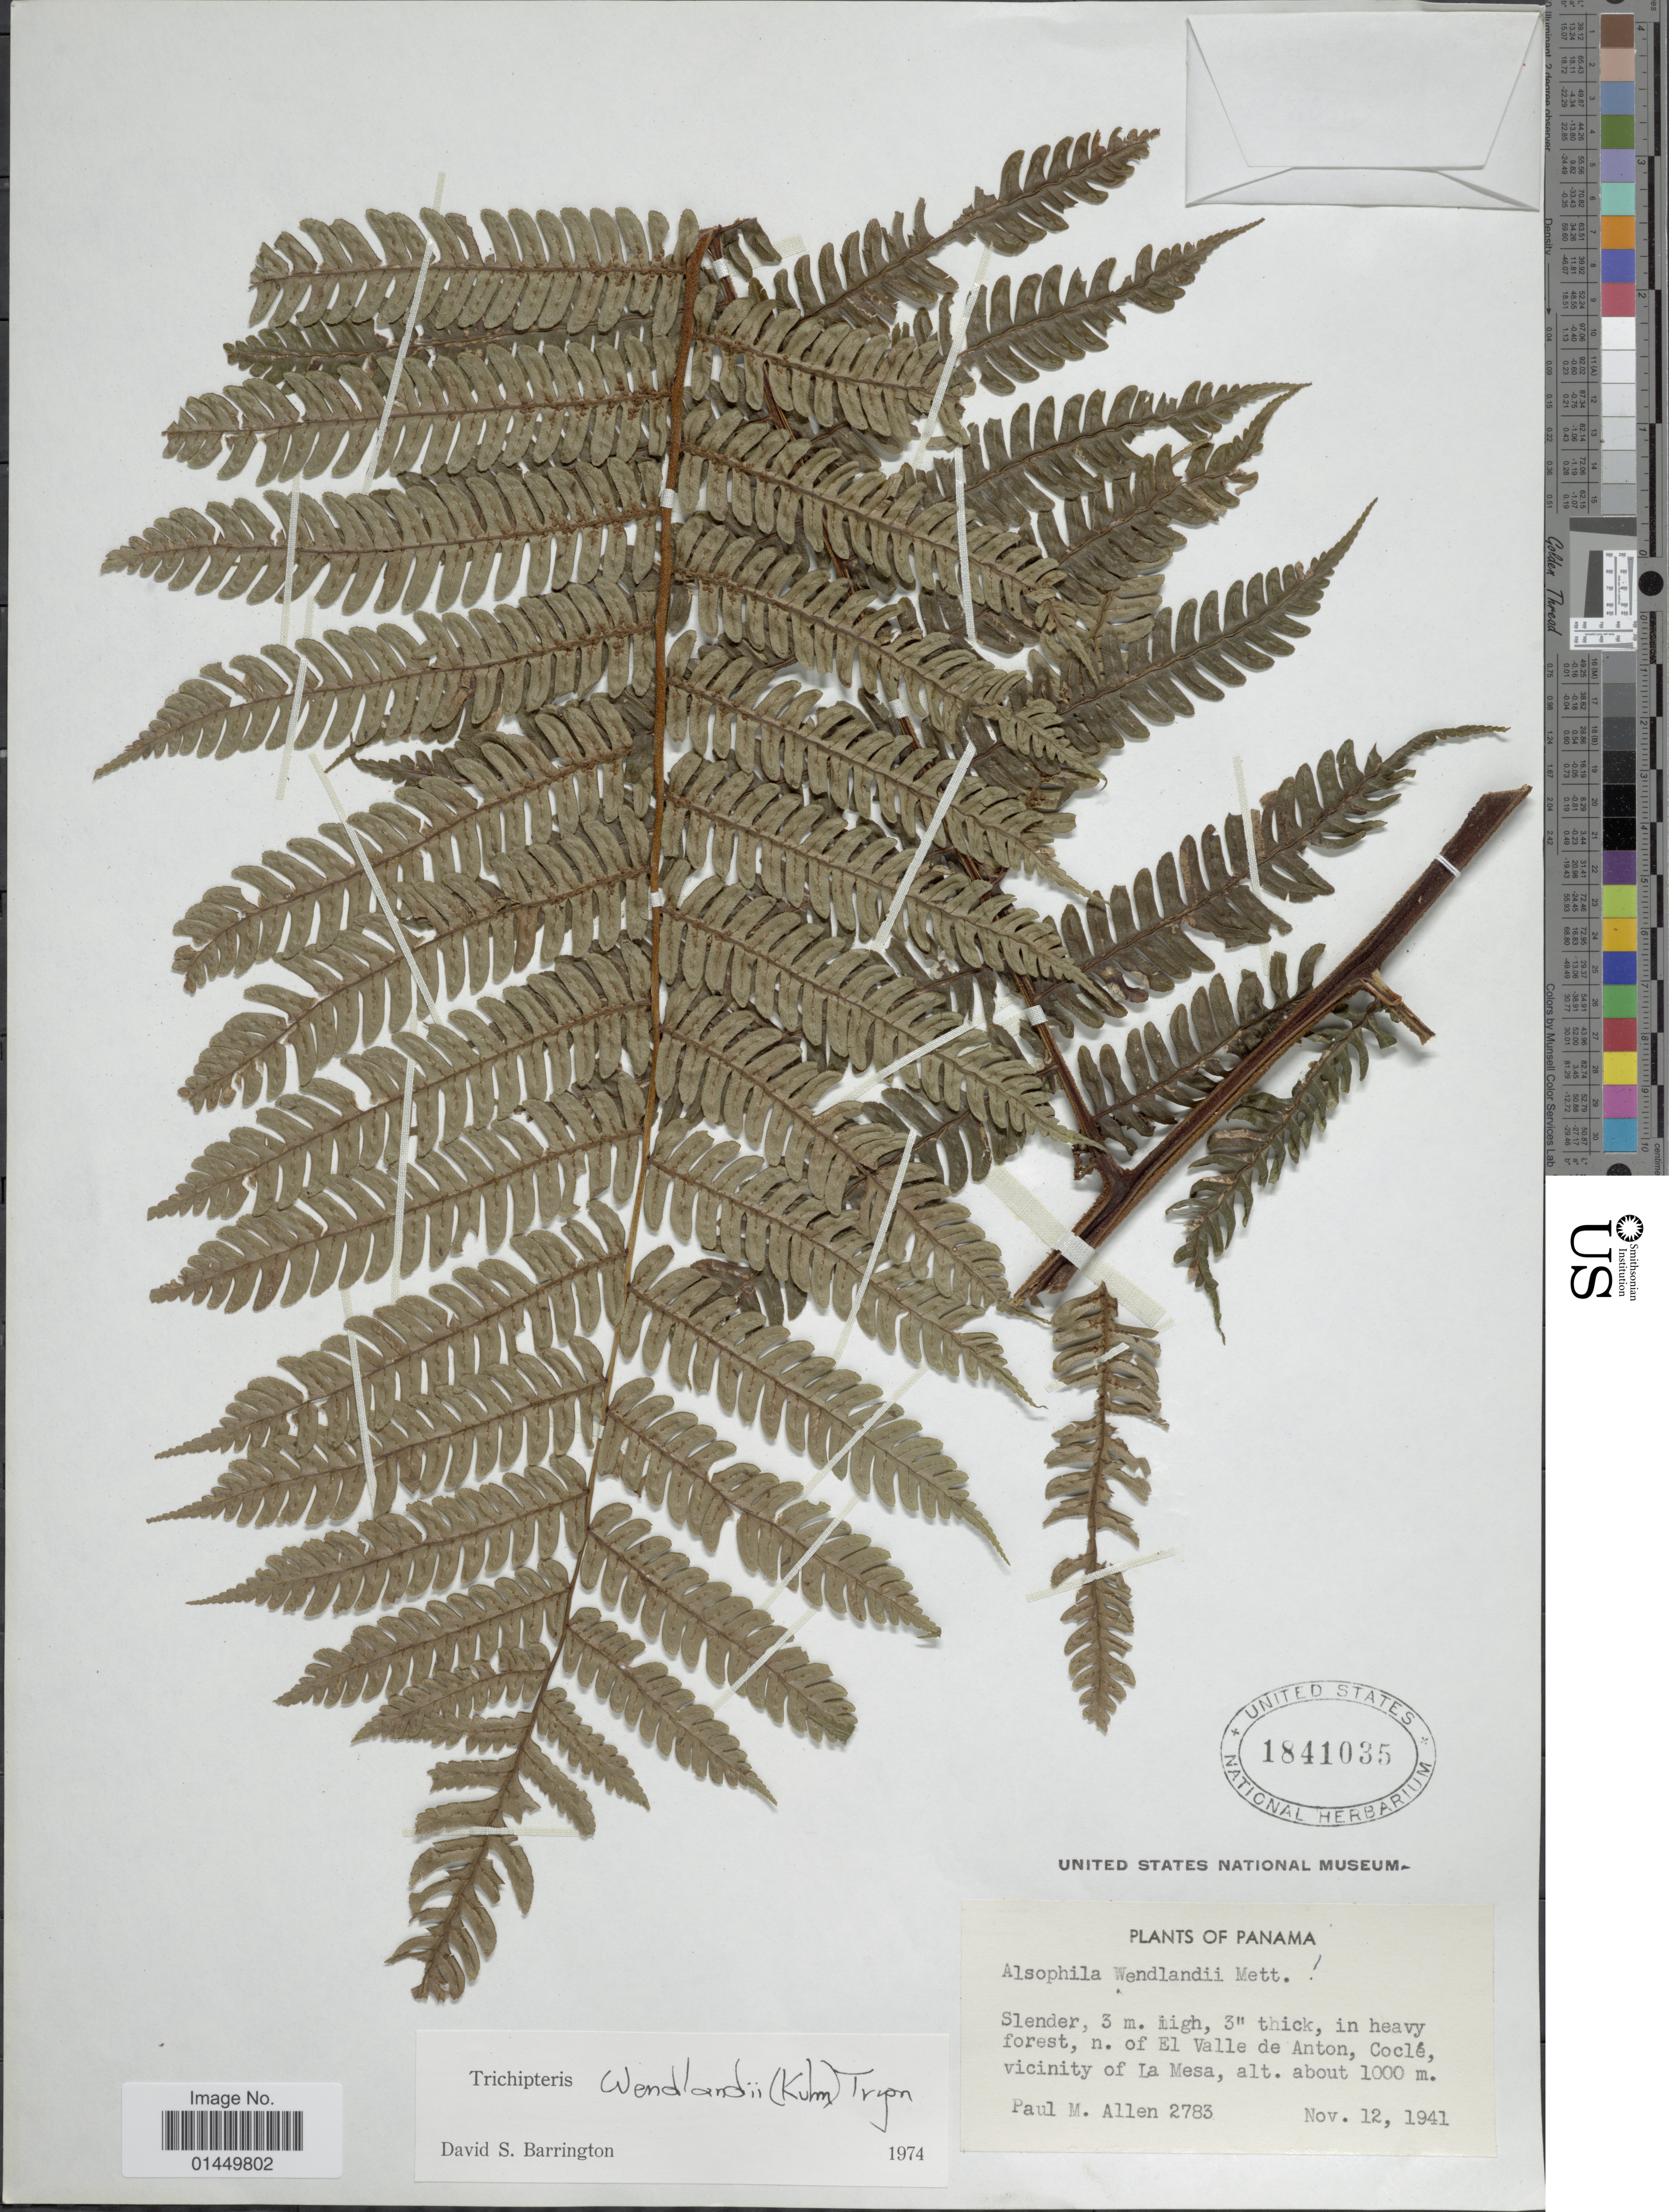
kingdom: Plantae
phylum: Tracheophyta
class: Polypodiopsida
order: Cyatheales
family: Cyatheaceae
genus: Cyathea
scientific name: Cyathea wendlandii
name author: (Mett. ex Kuhn) Domin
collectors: P. H. Allen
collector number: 2783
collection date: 1941-11-12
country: Panama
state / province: Coclé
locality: N. of El Valle de Anton, Cocle, vicinity of La Mesa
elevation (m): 1000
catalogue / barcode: US 1841035